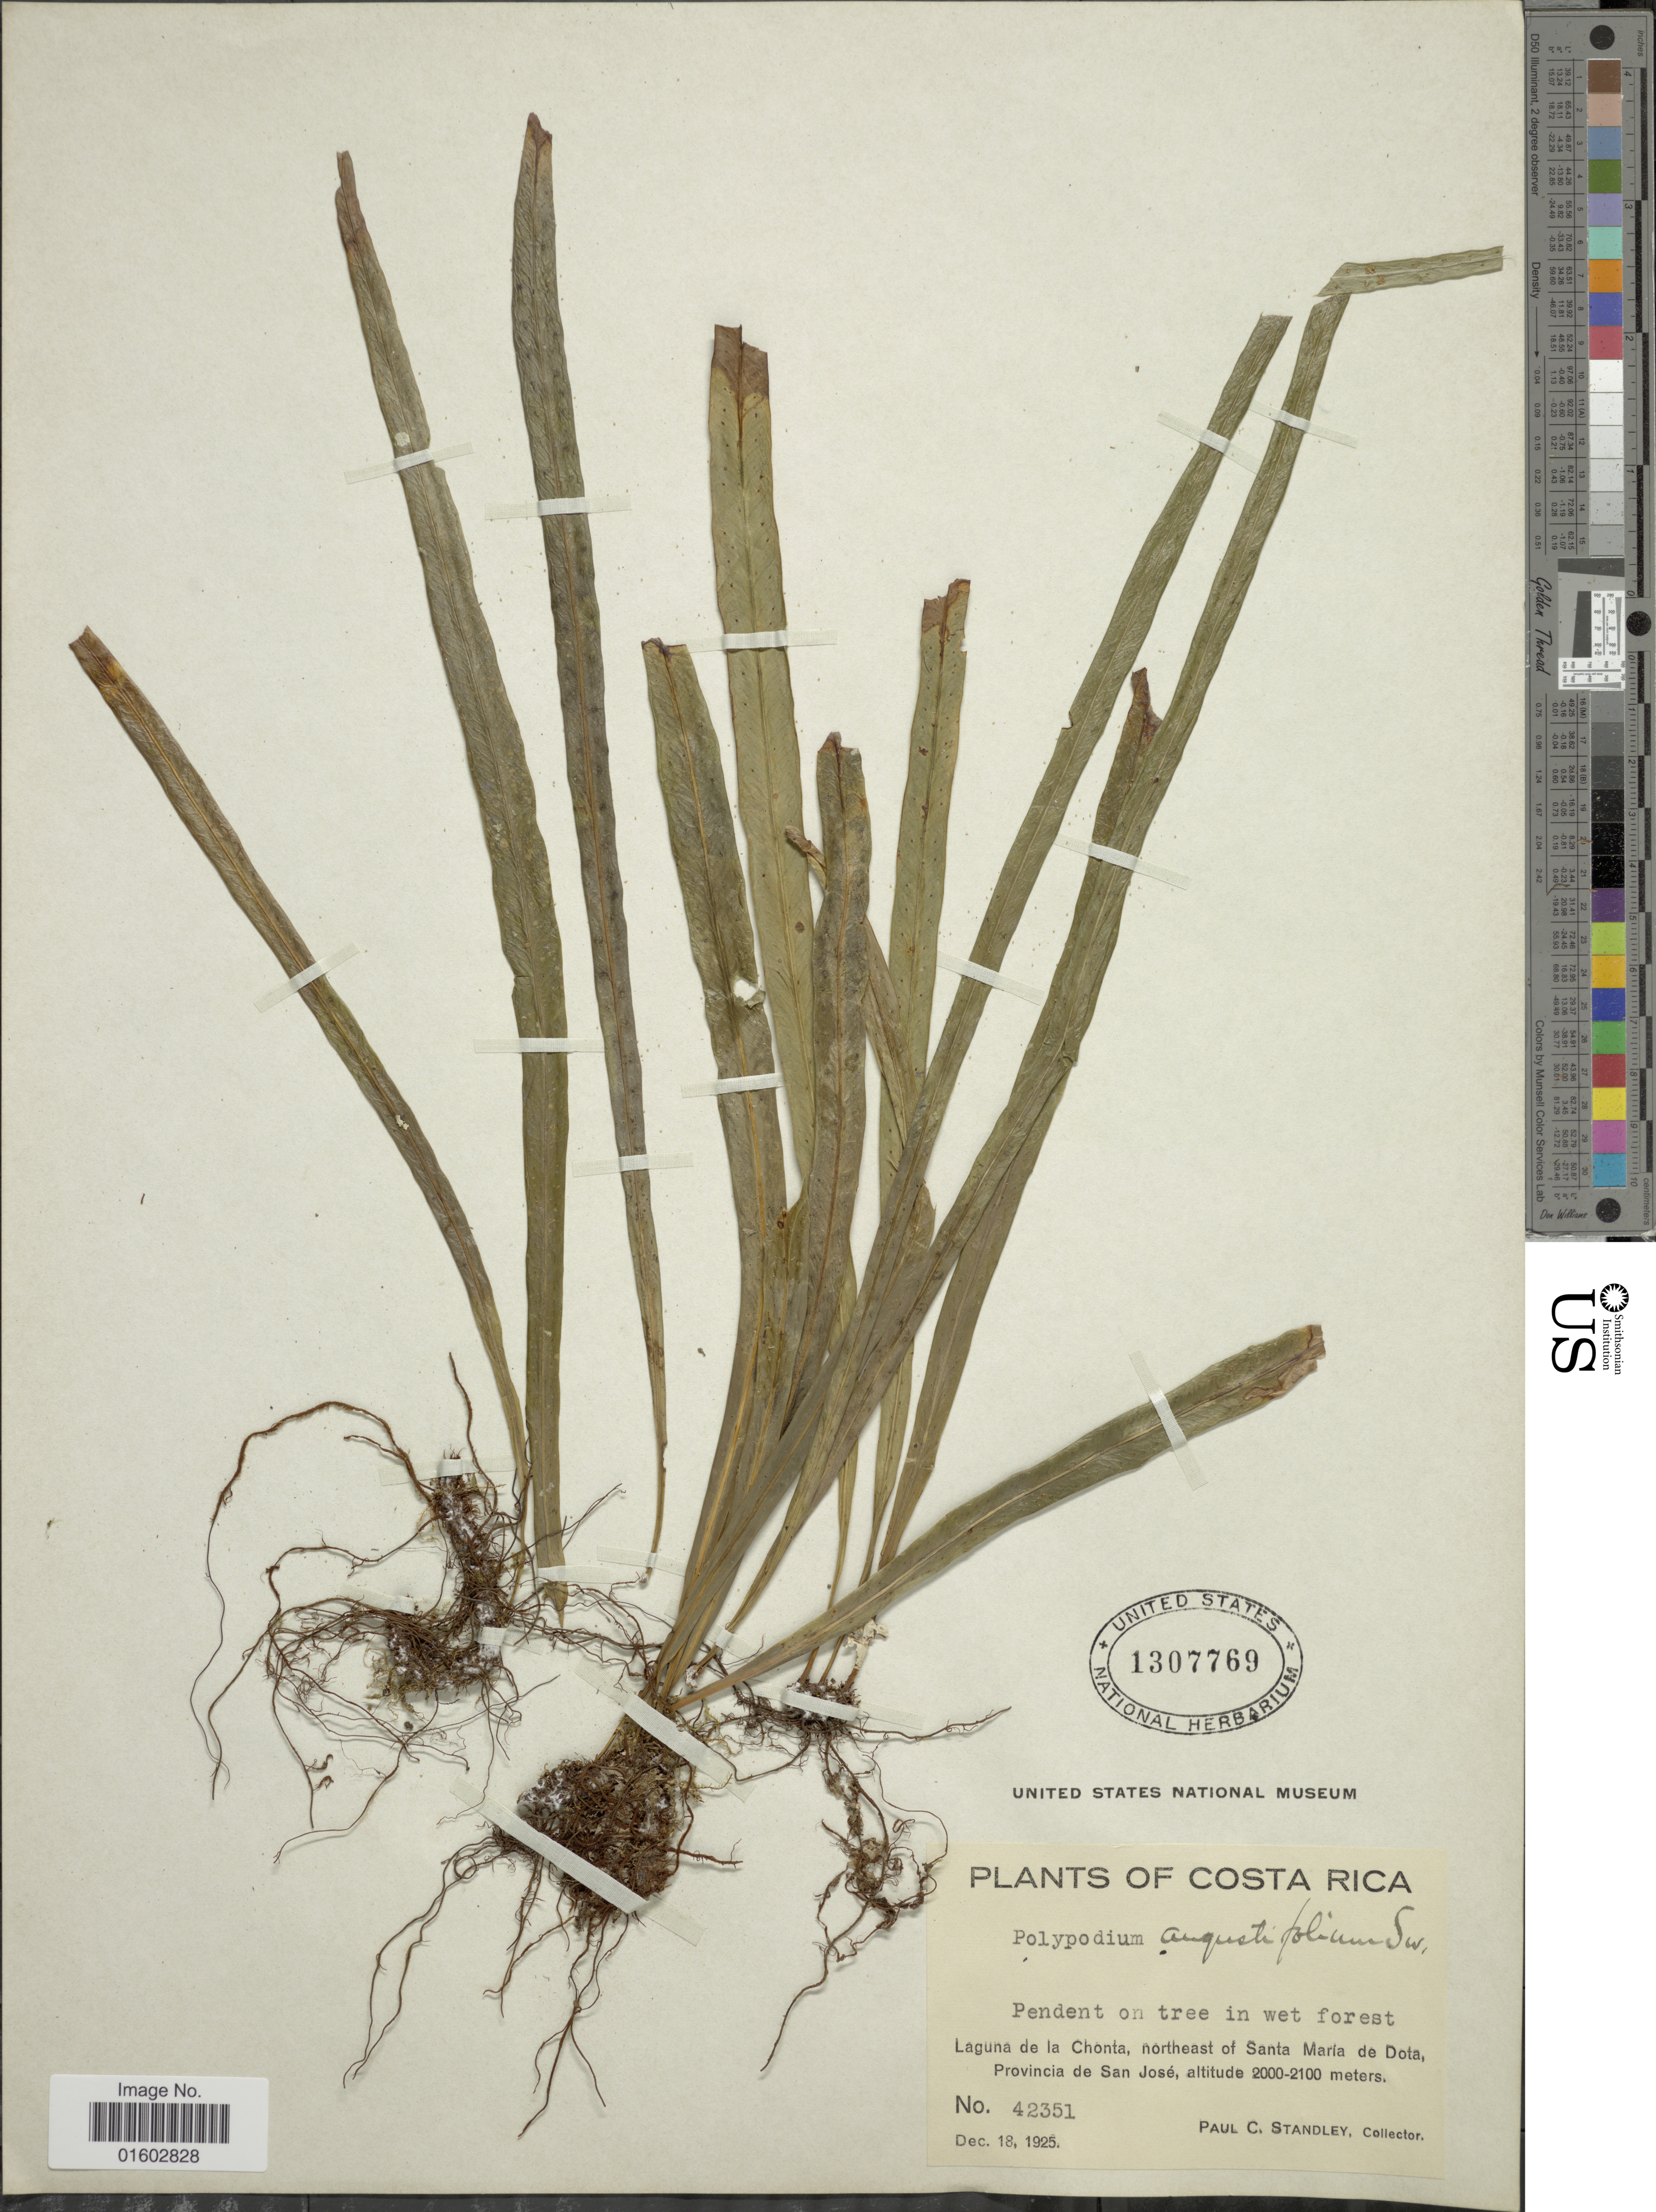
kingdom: Plantae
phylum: Tracheophyta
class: Polypodiopsida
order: Polypodiales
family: Polypodiaceae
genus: Campyloneurum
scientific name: Campyloneurum angustifolium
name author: (Sw.) Fée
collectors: P. C. Standley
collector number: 42351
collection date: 1925-12-18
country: Costa Rica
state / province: San José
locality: Laguna de la Chonta, northeast of Santa Maria de Dota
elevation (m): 2000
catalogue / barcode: US 1307769